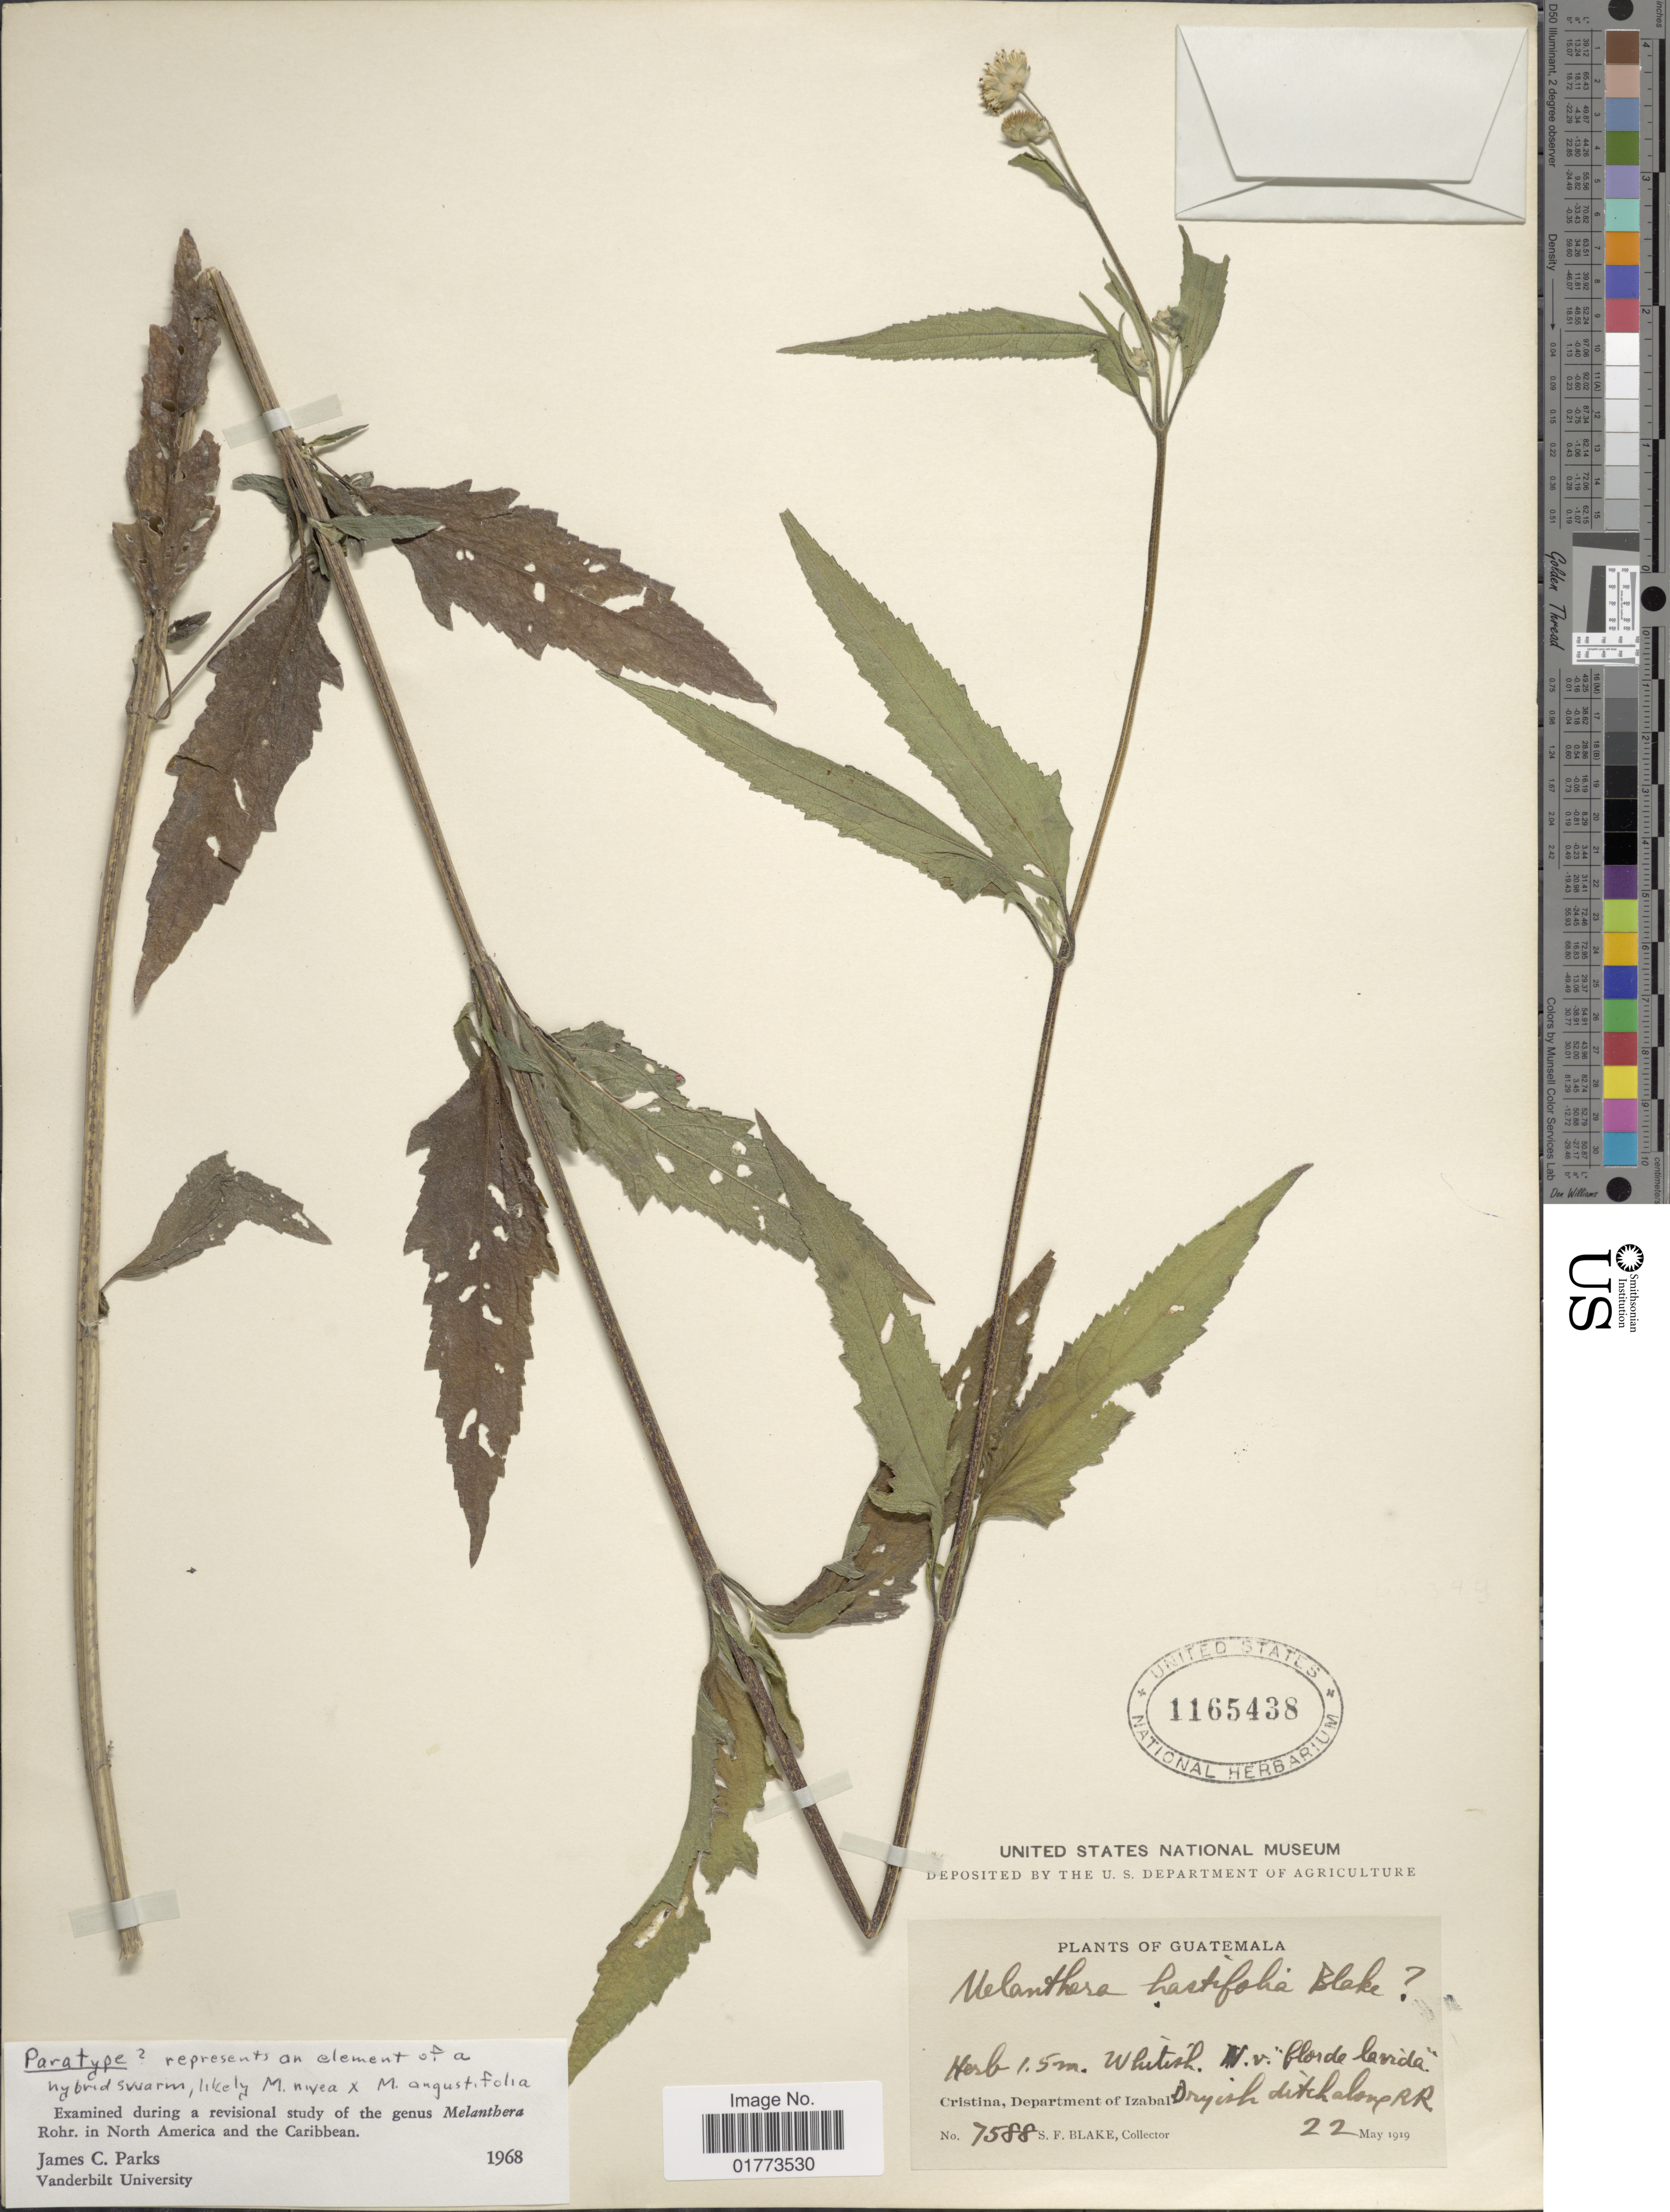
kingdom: Plantae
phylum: Tracheophyta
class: Magnoliopsida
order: Asterales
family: Asteraceae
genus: Melanthera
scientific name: Melanthera nivea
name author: (L.) Small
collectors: S. Blake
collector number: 7588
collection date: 1919-05-22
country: Guatemala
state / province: Izabal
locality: Cristina, Dryish ditch along RR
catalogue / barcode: US 1165438